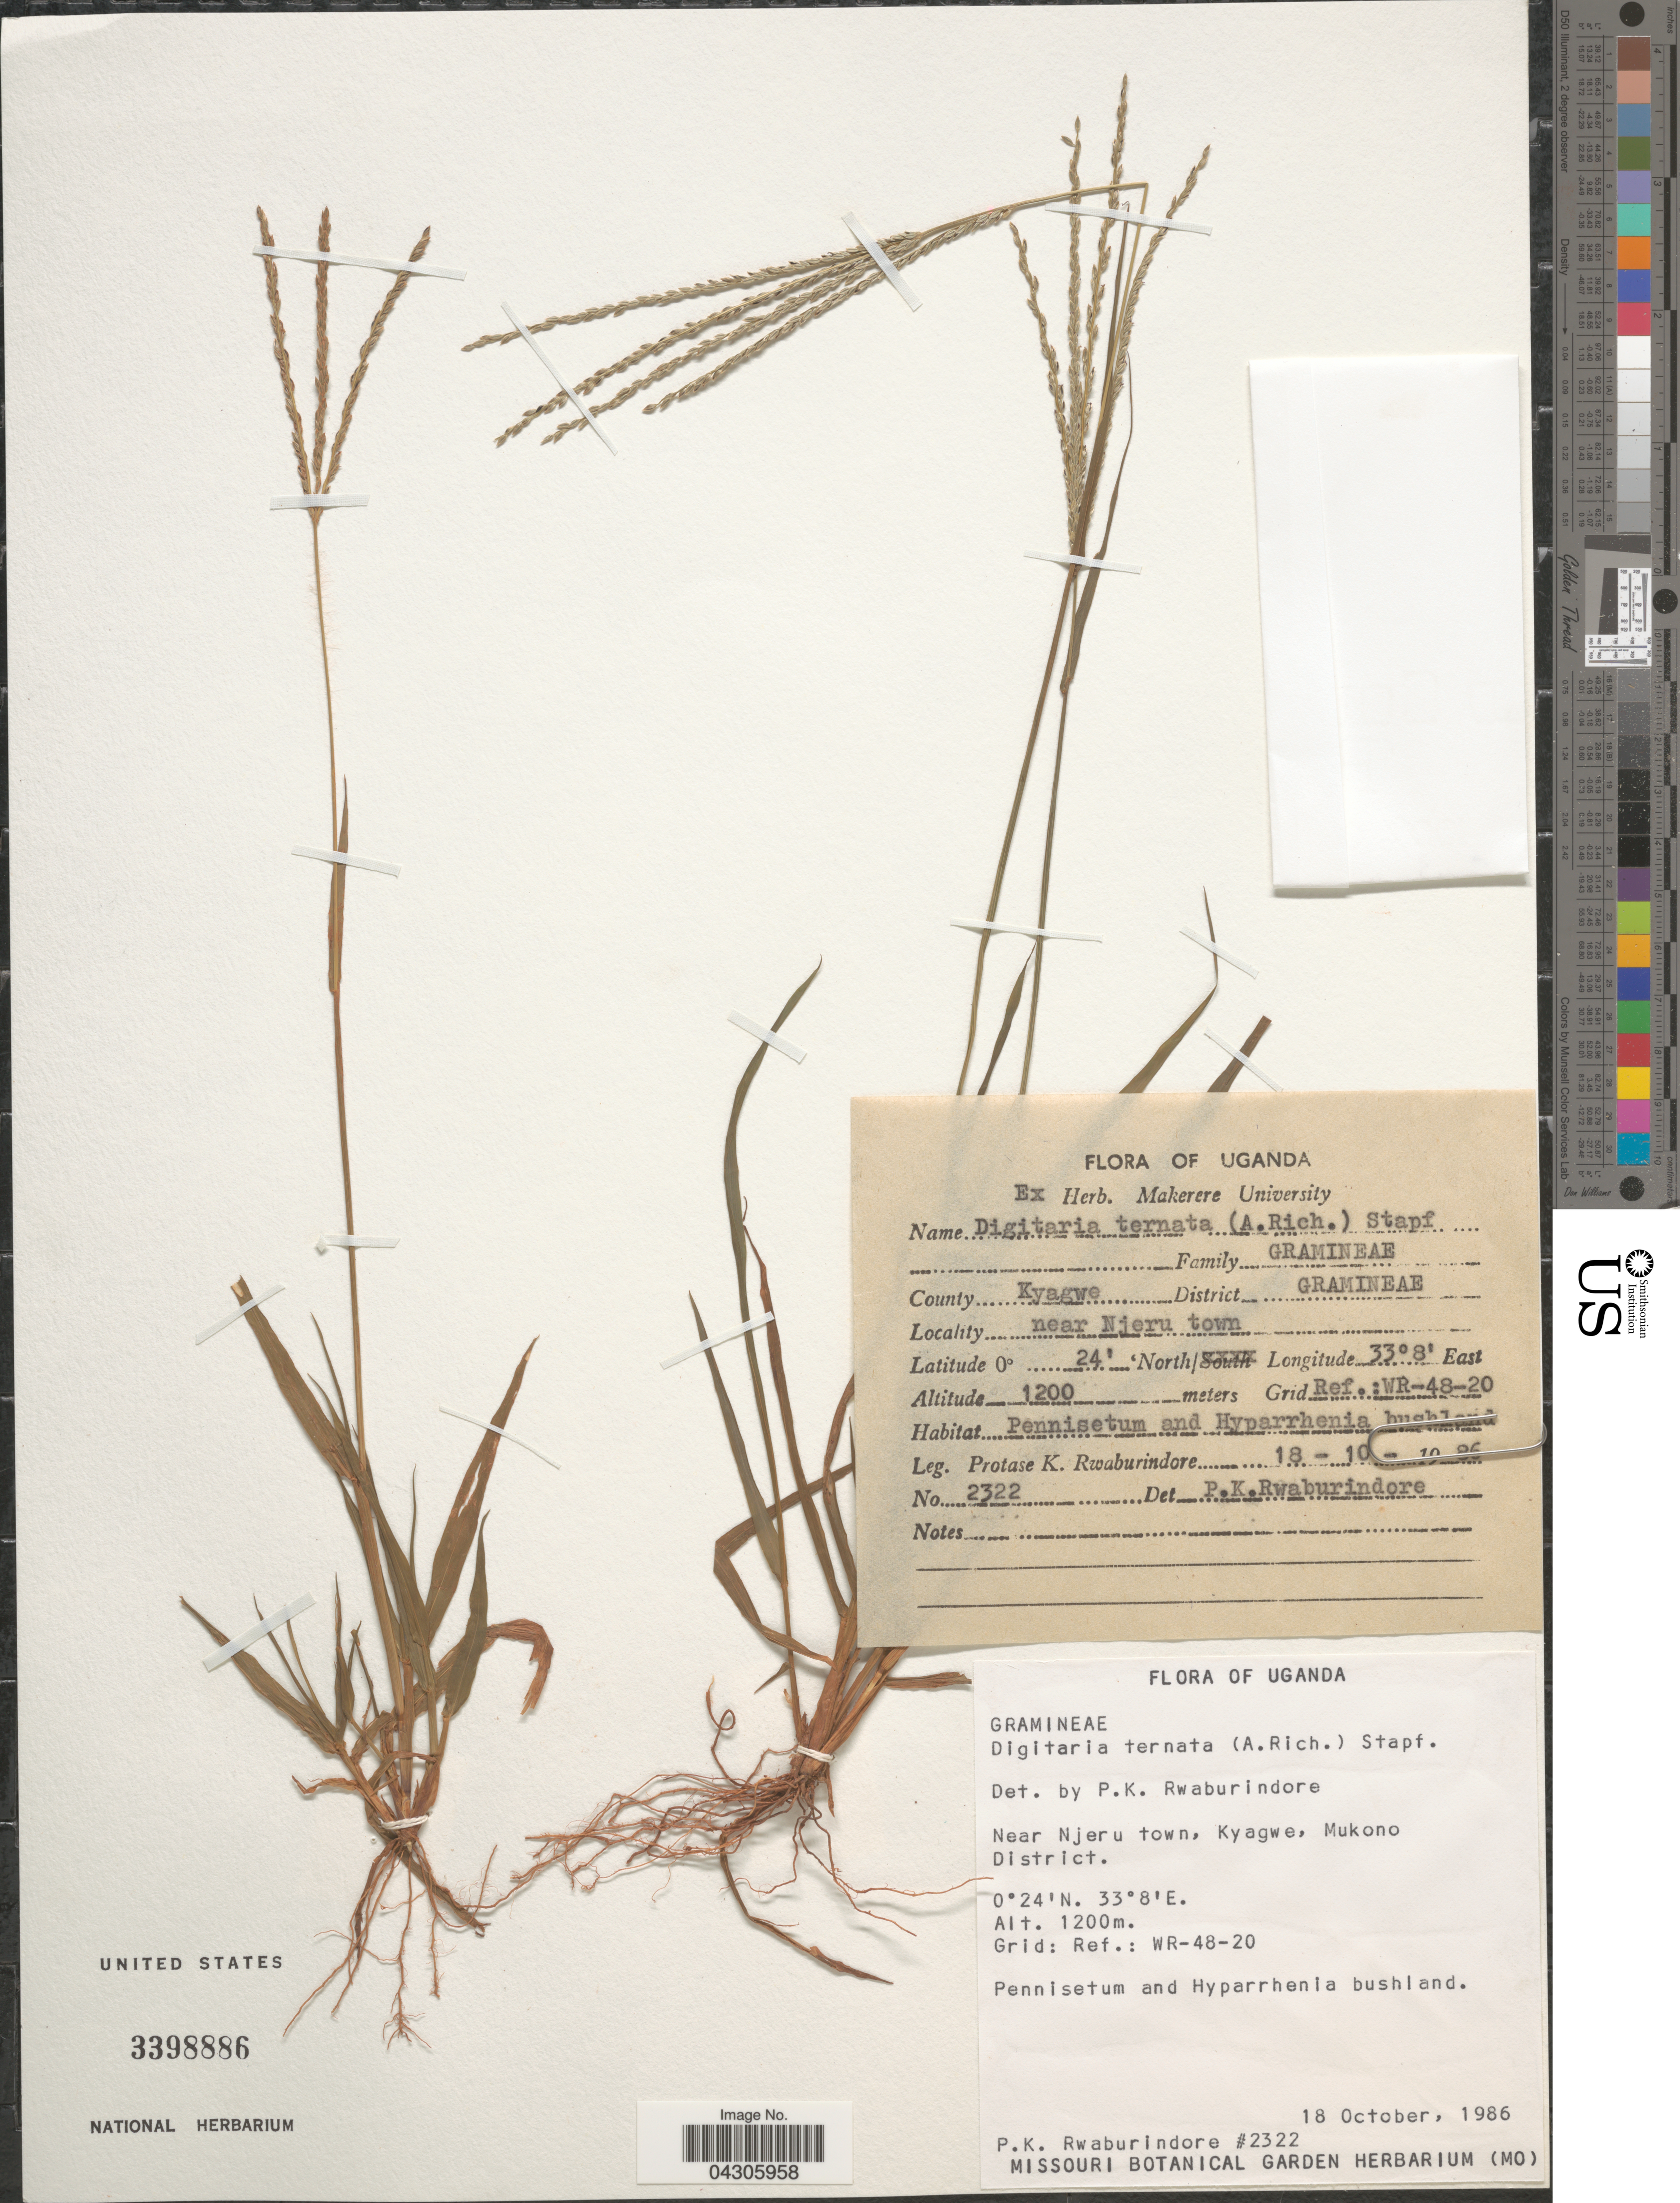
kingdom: Plantae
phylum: Tracheophyta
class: Liliopsida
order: Poales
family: Poaceae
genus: Digitaria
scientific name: Digitaria ternata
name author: (Hochr. ex A. Rich.) Stapf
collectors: P. Rwaburindore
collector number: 2322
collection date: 1986-10-18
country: Uganda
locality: County Jyagwe. District Mukono. Near Njeru town. Grif Ref.: WR-48-20.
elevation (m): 1200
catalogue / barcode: US 3398886